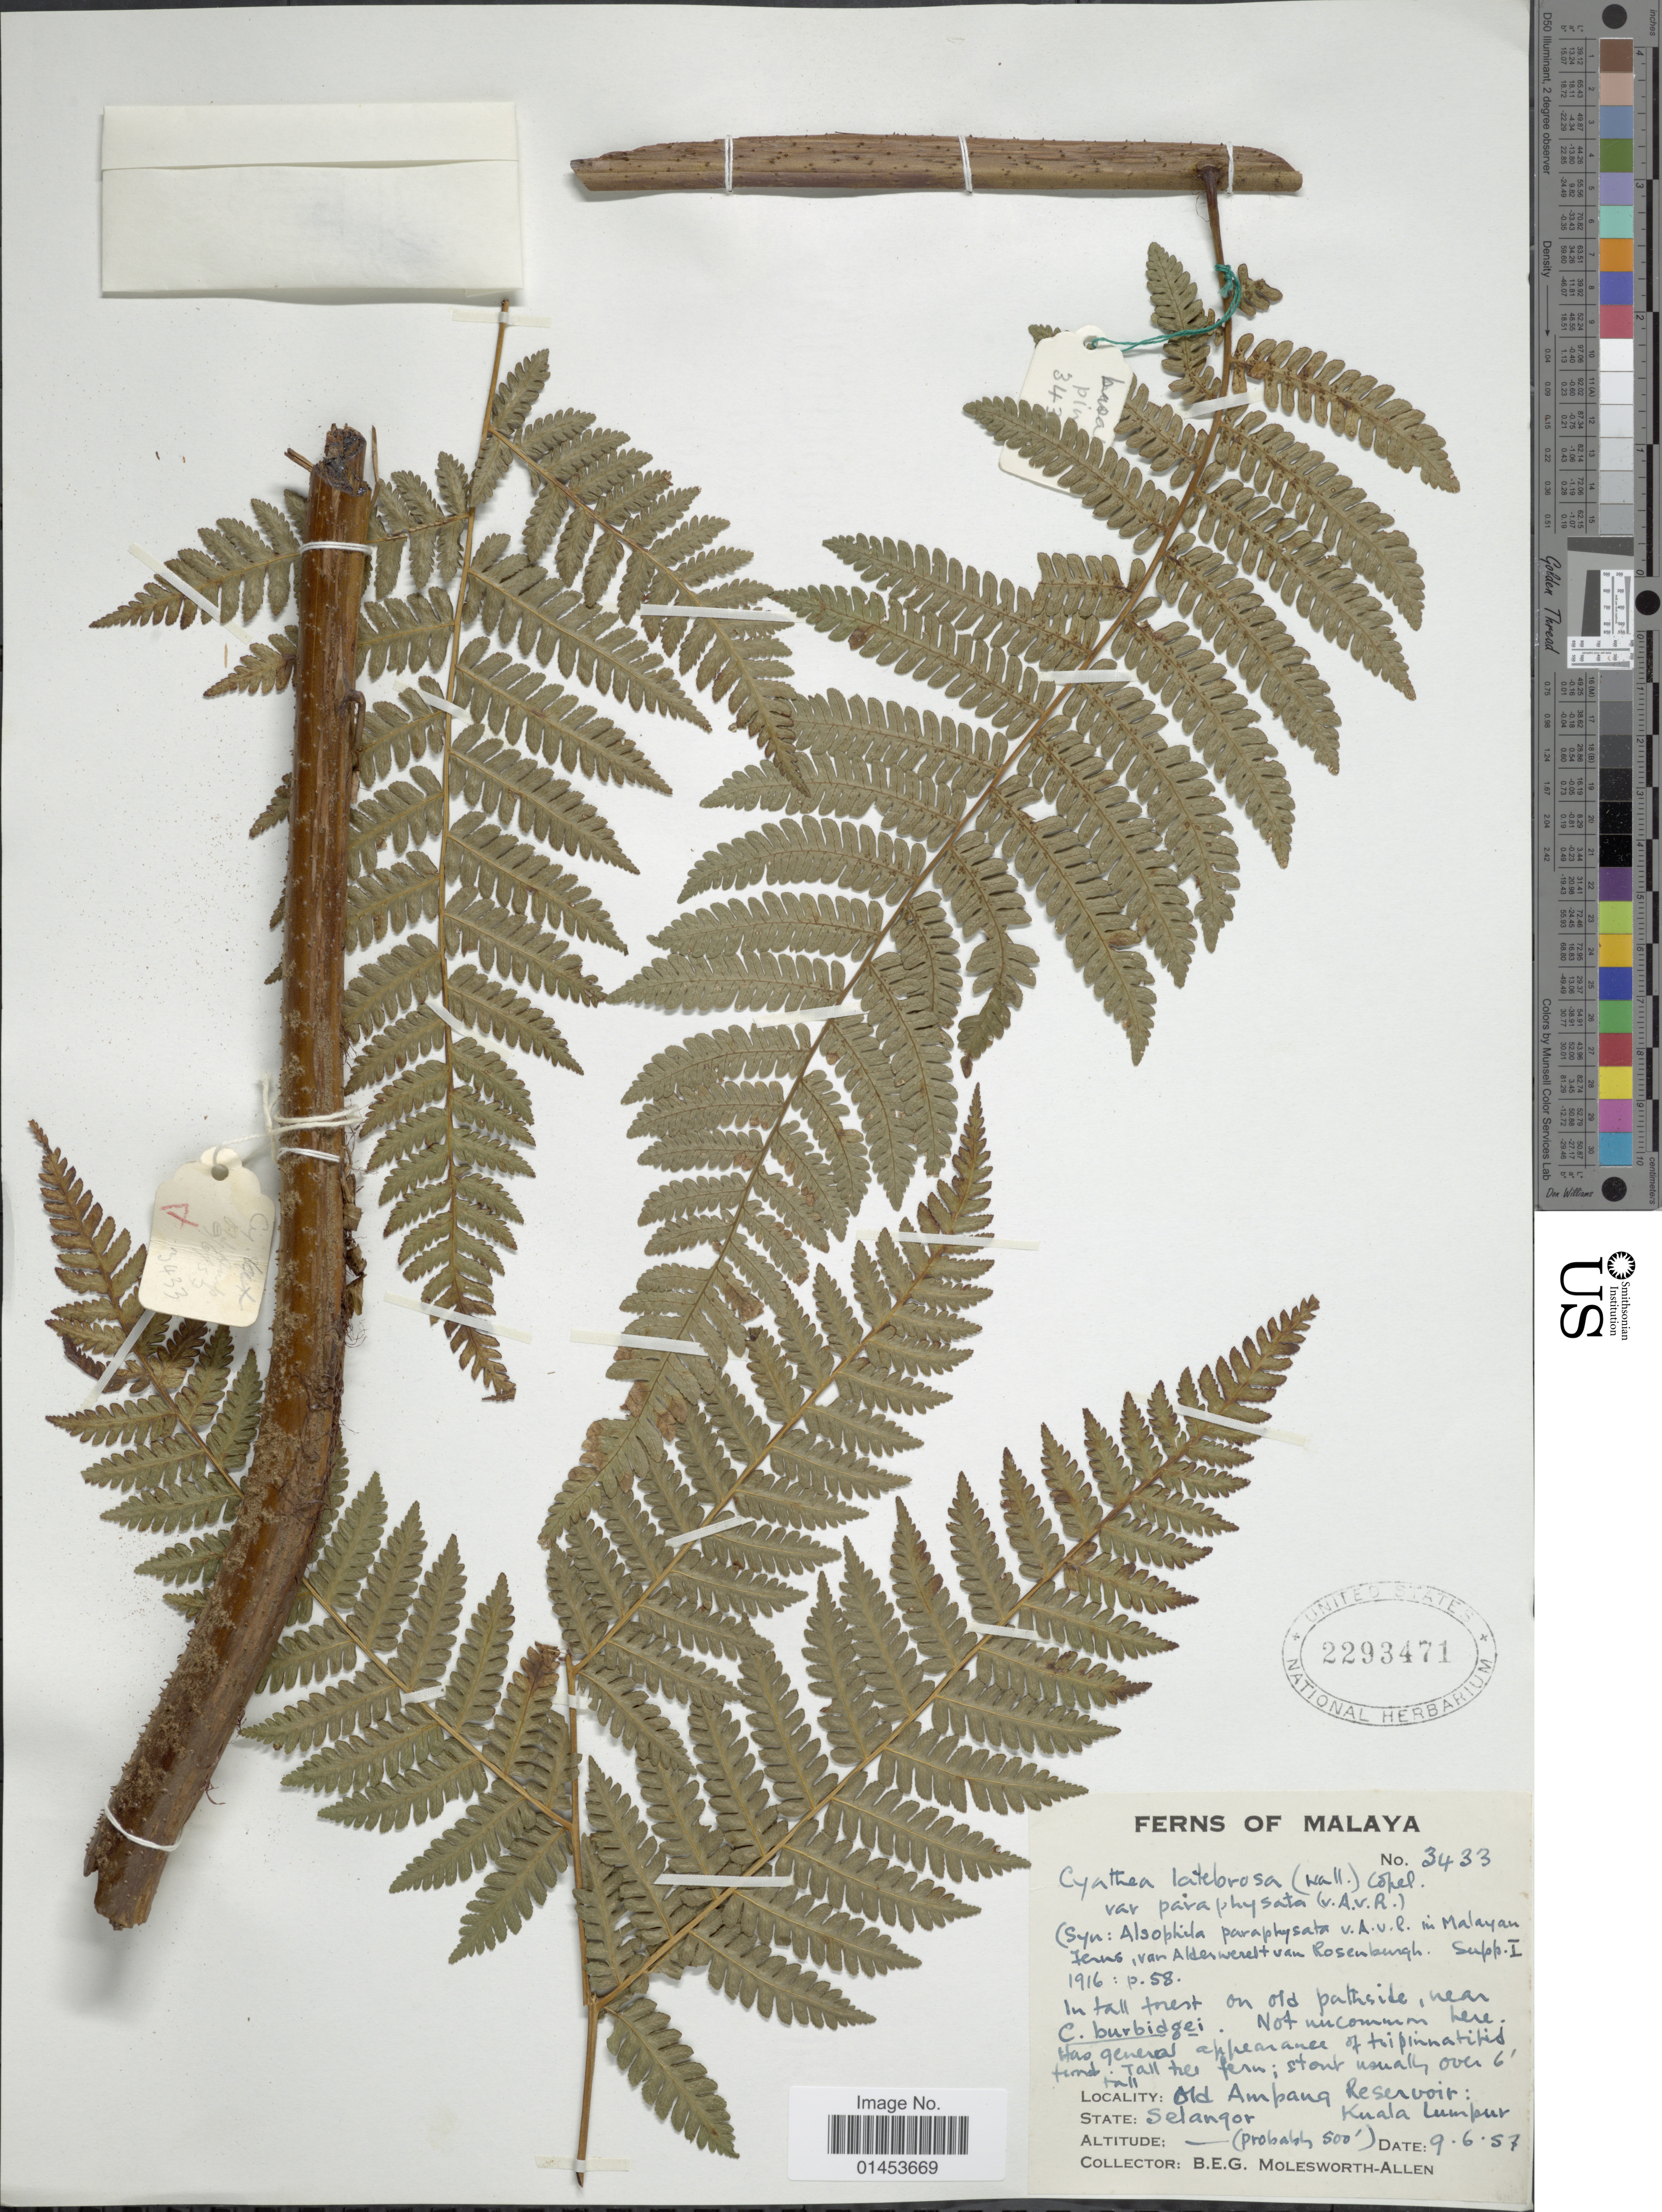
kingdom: Plantae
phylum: Tracheophyta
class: Polypodiopsida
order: Cyatheales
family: Cyatheaceae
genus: Cyathea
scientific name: Cyathea latebrosa var. paraphysata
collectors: B. E. G. Molesworth-Allen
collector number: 3433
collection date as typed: Transcribed d/m/y: 9/6/57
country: Malaysia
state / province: Selangor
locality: Old Ampang Reservoir, Kuala lumpur, State Selangor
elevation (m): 152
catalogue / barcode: US 2293471